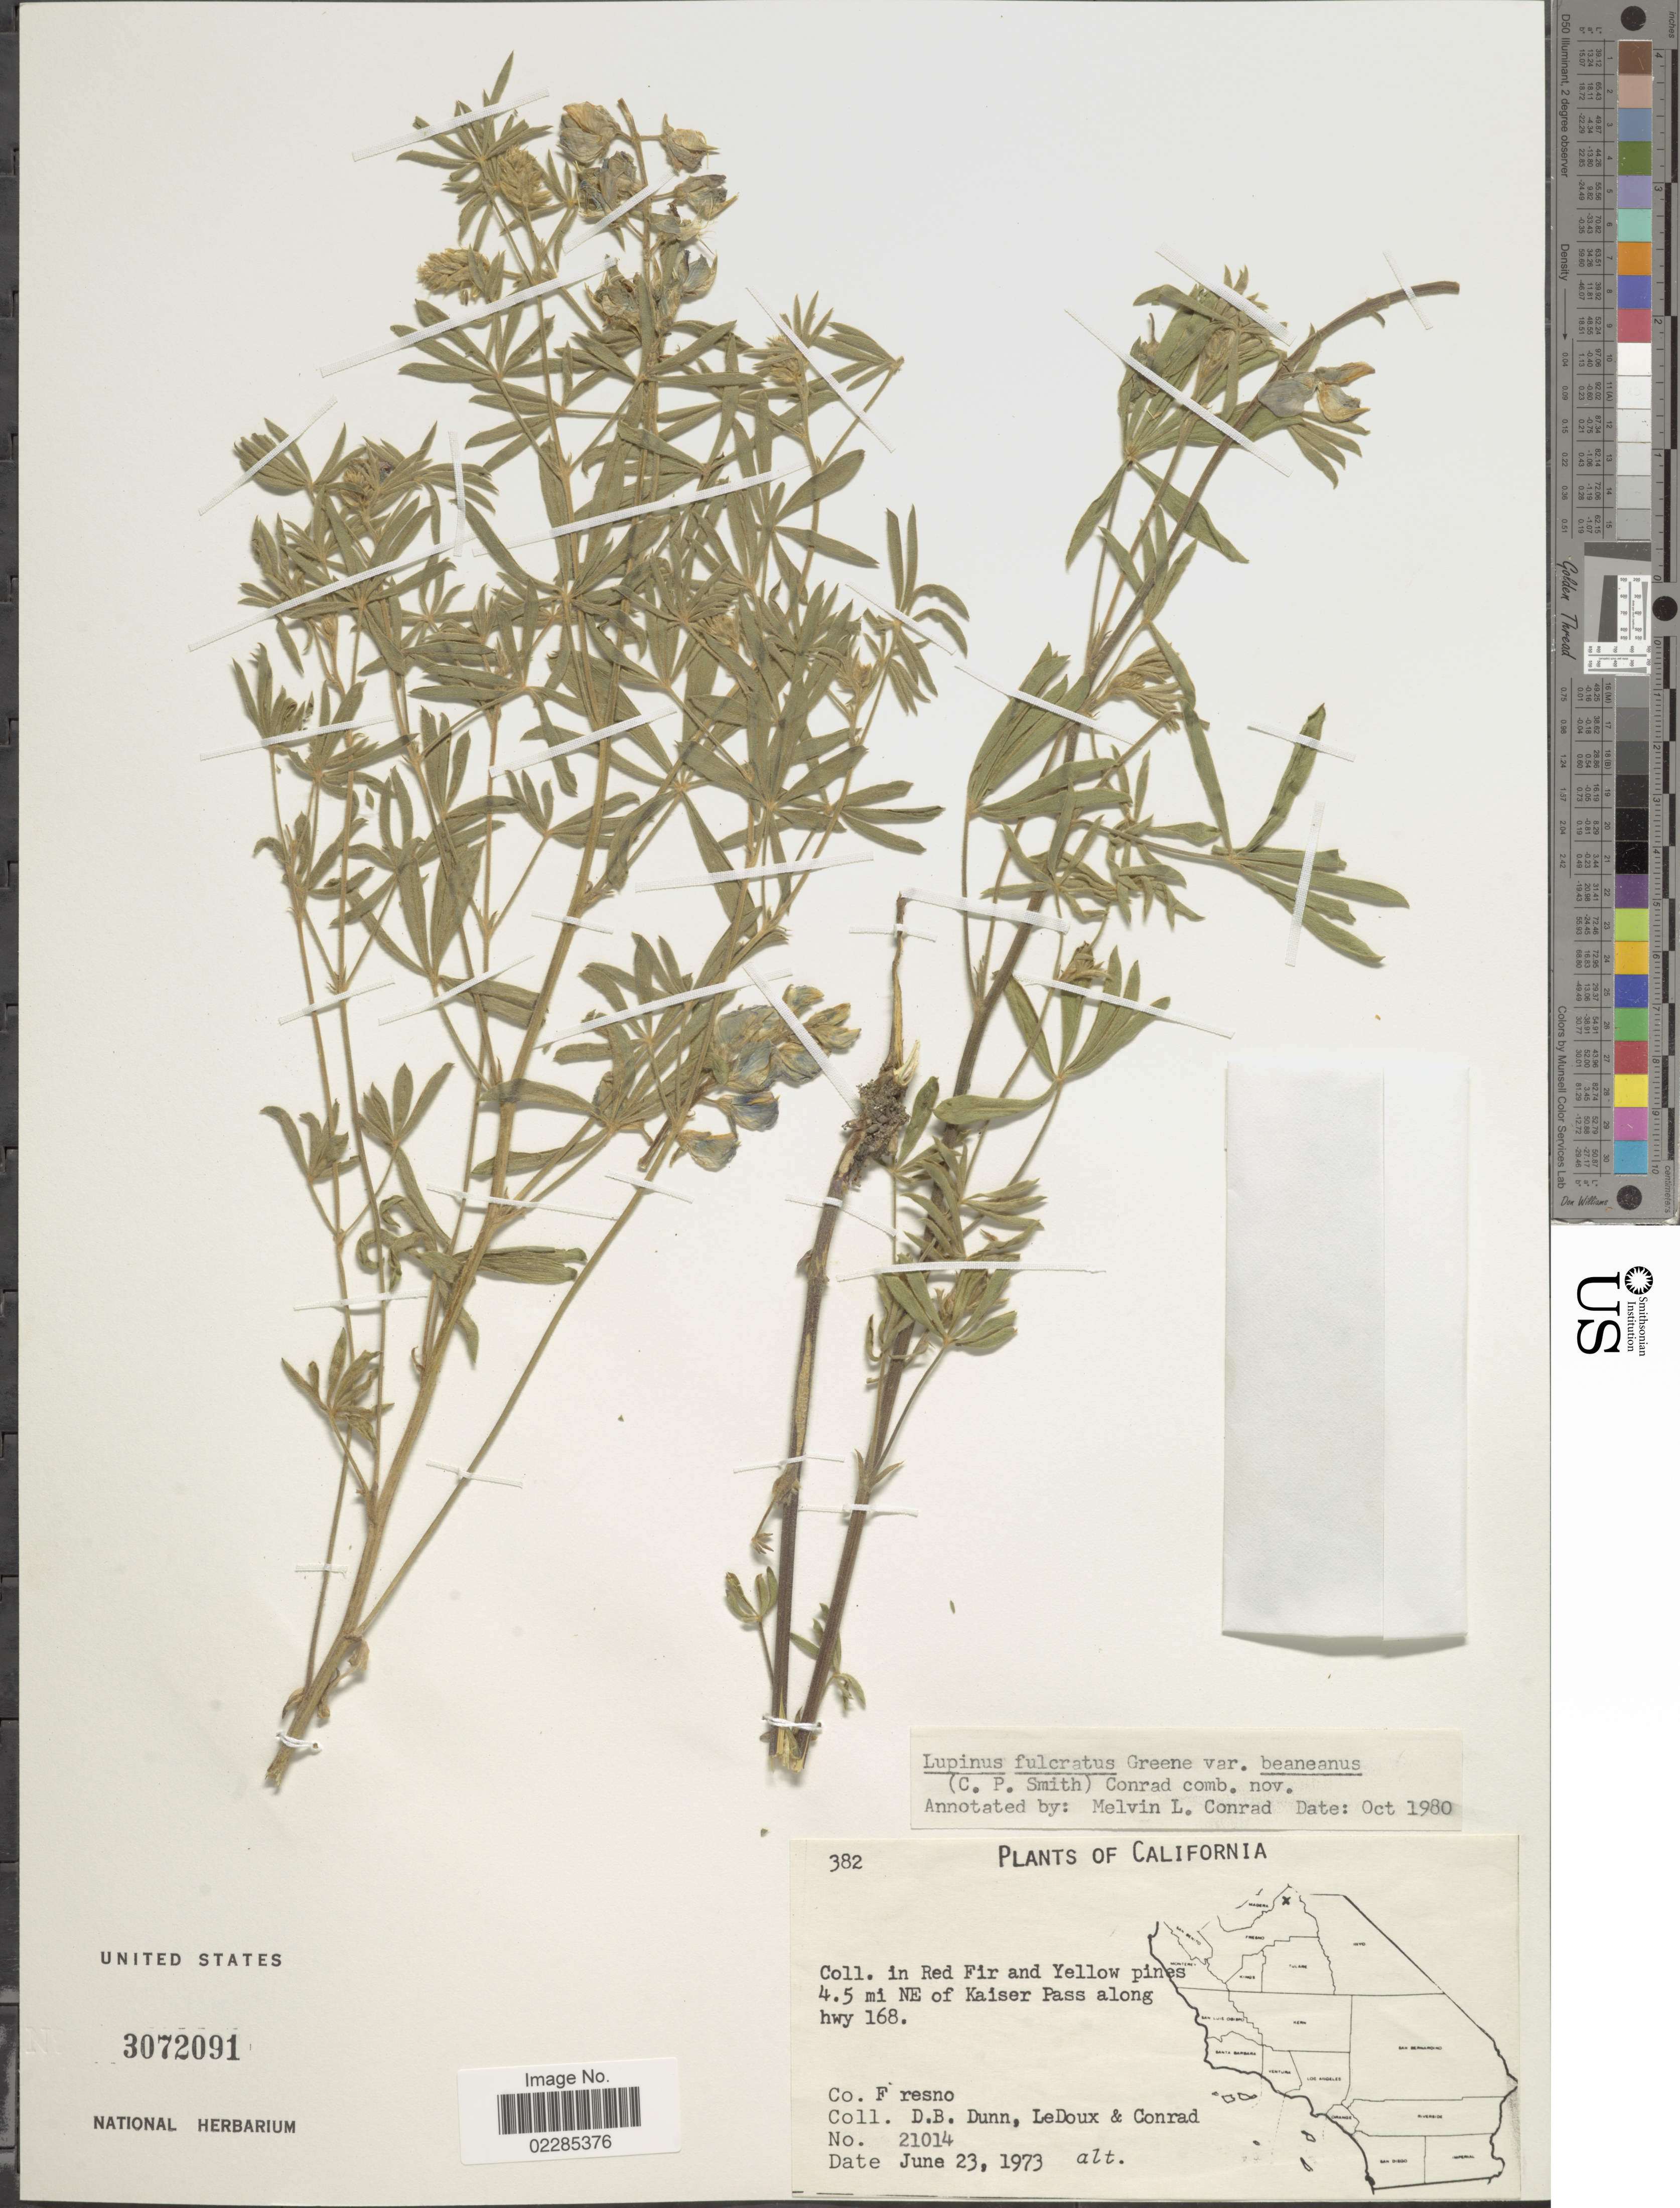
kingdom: Plantae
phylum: Tracheophyta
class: Magnoliopsida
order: Fabales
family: Fabaceae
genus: Lupinus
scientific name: Lupinus fulcratus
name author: Greene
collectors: D. B. Dunn, -. Ledoux & Conrad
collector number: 21014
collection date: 1973-06-23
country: United States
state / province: California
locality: In Red Fir and Yellow pines 4.5 mi NE of Kaiser Pass along hwy 168, Co. F resno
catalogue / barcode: US 3072091